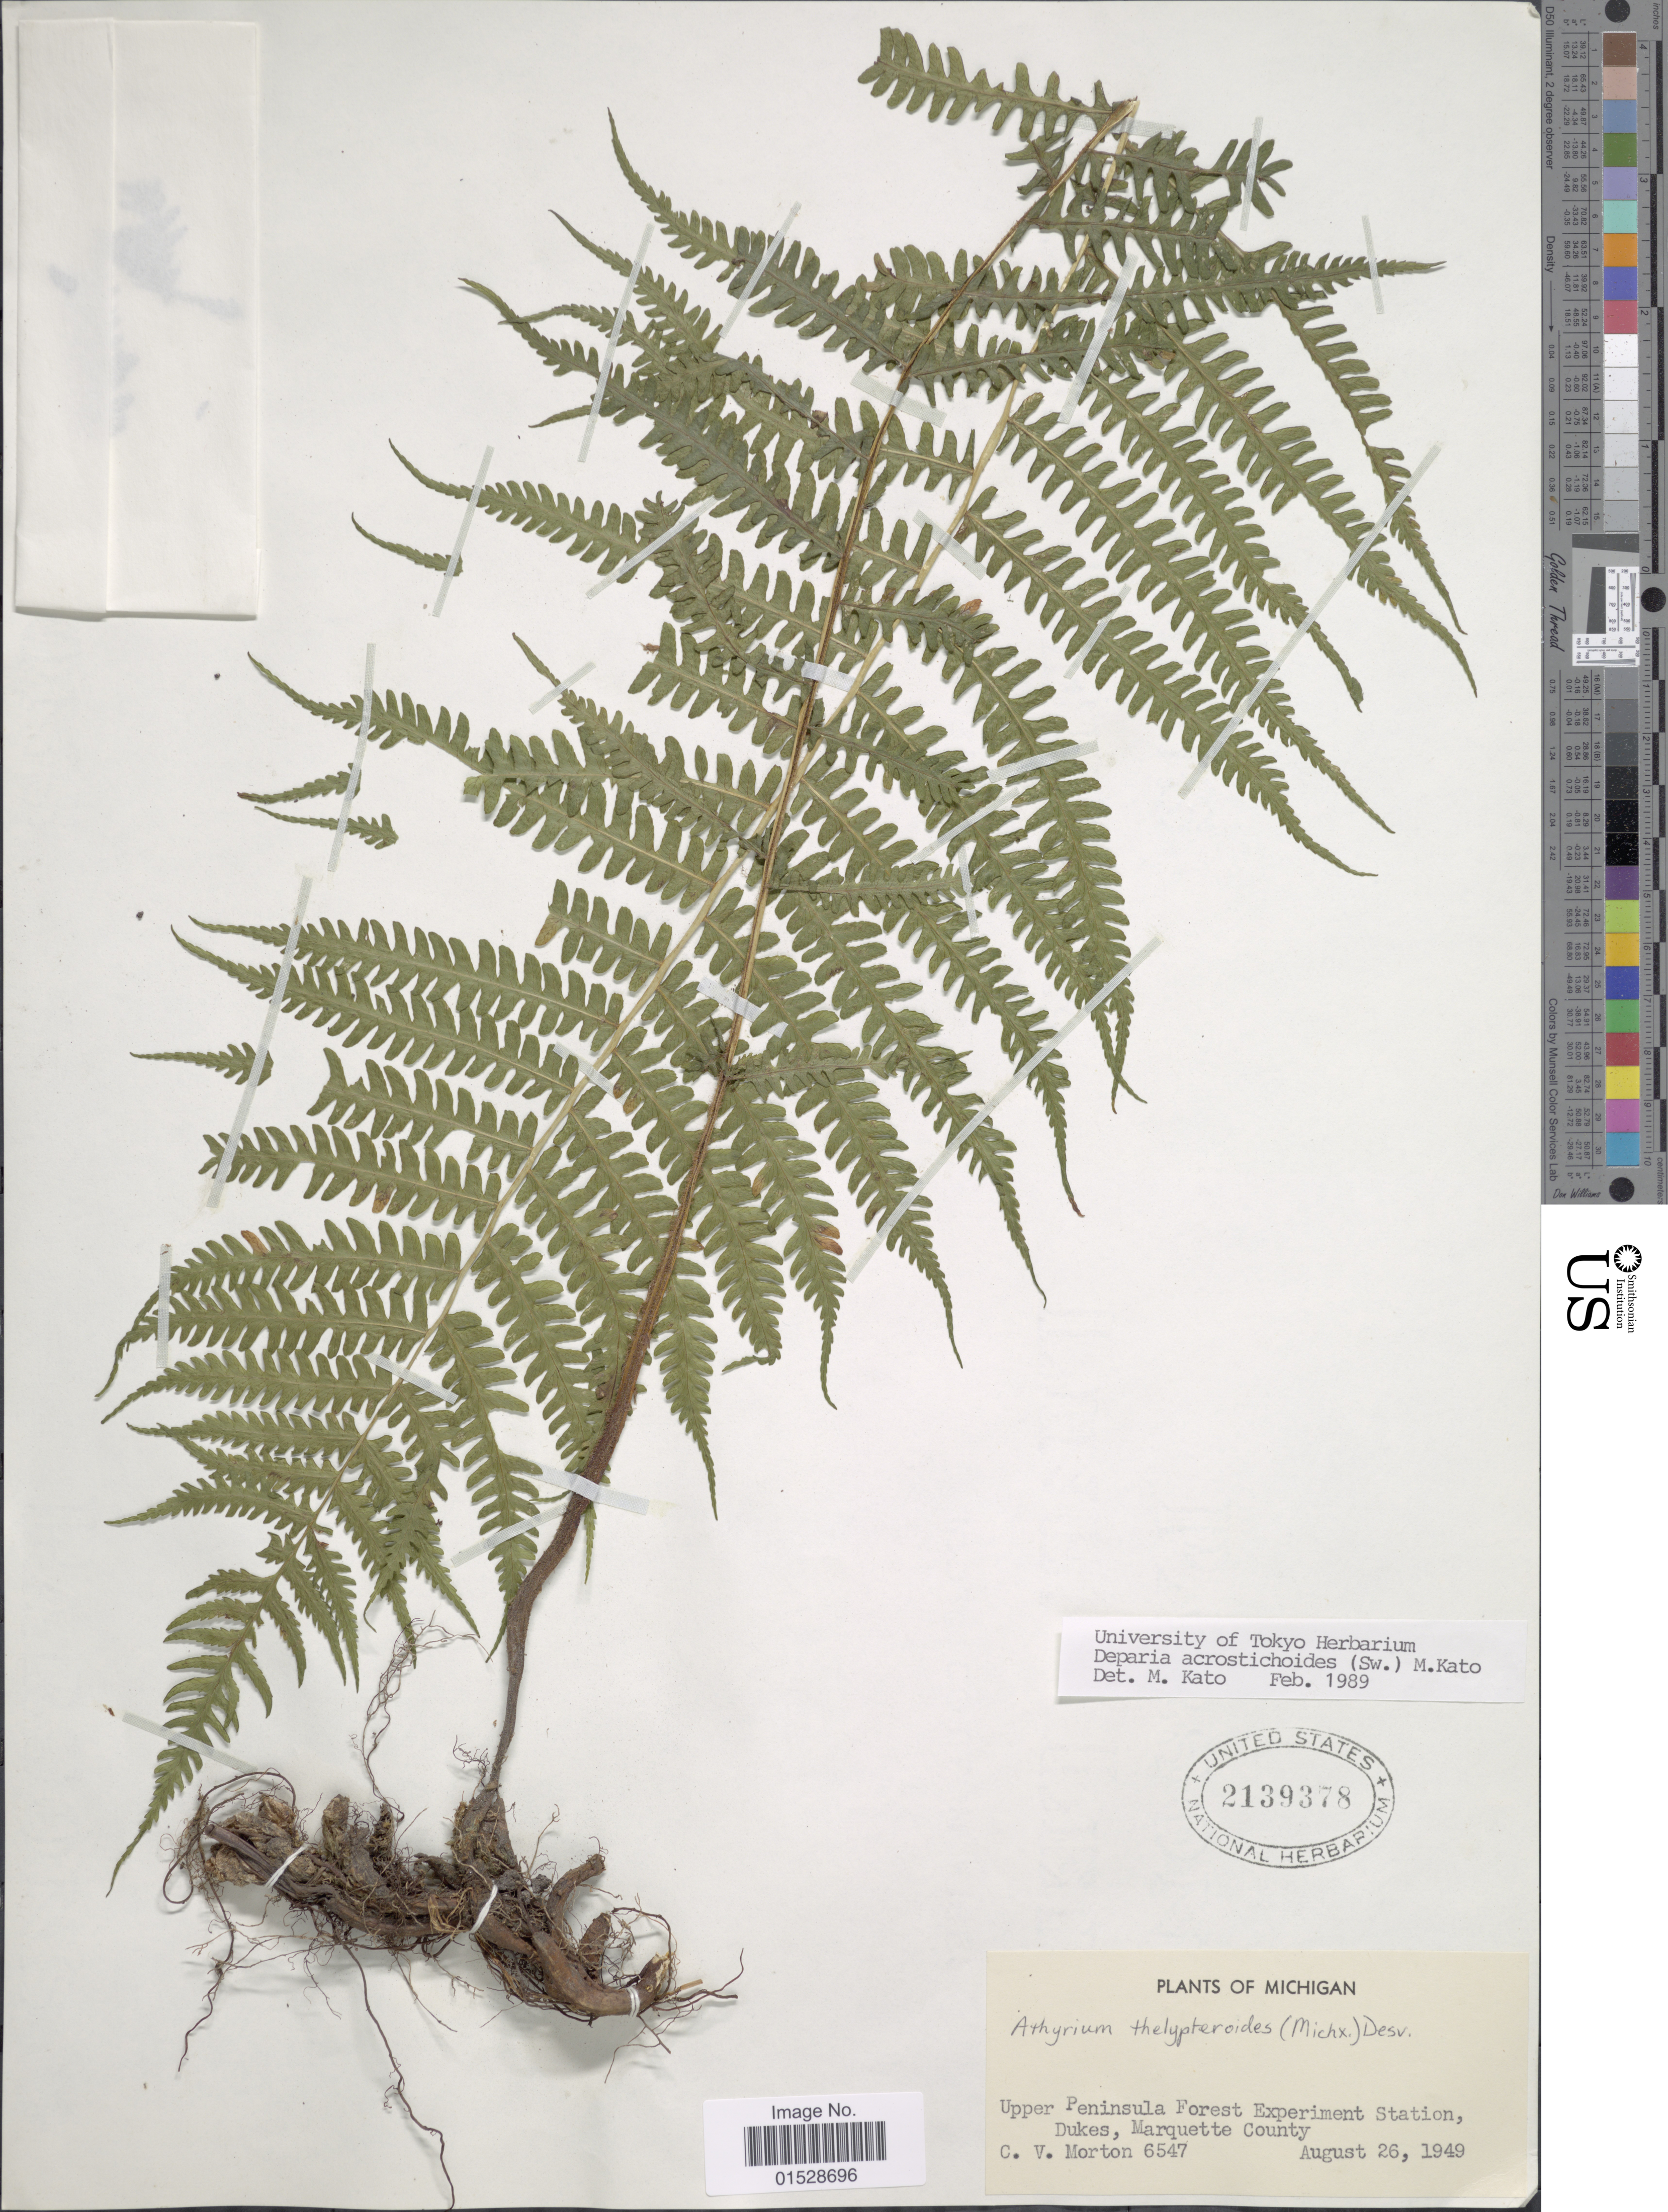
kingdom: Plantae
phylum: Tracheophyta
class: Polypodiopsida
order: Polypodiales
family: Athyriaceae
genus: Deparia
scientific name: Deparia acrostichoides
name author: (Sw.) M. Kato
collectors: C. V. Morton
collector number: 6547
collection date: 1949-08-26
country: United States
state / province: Michigan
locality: Upper Peninsula Forest Experiment Station, Dukes, Marquette County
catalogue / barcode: US 2139378